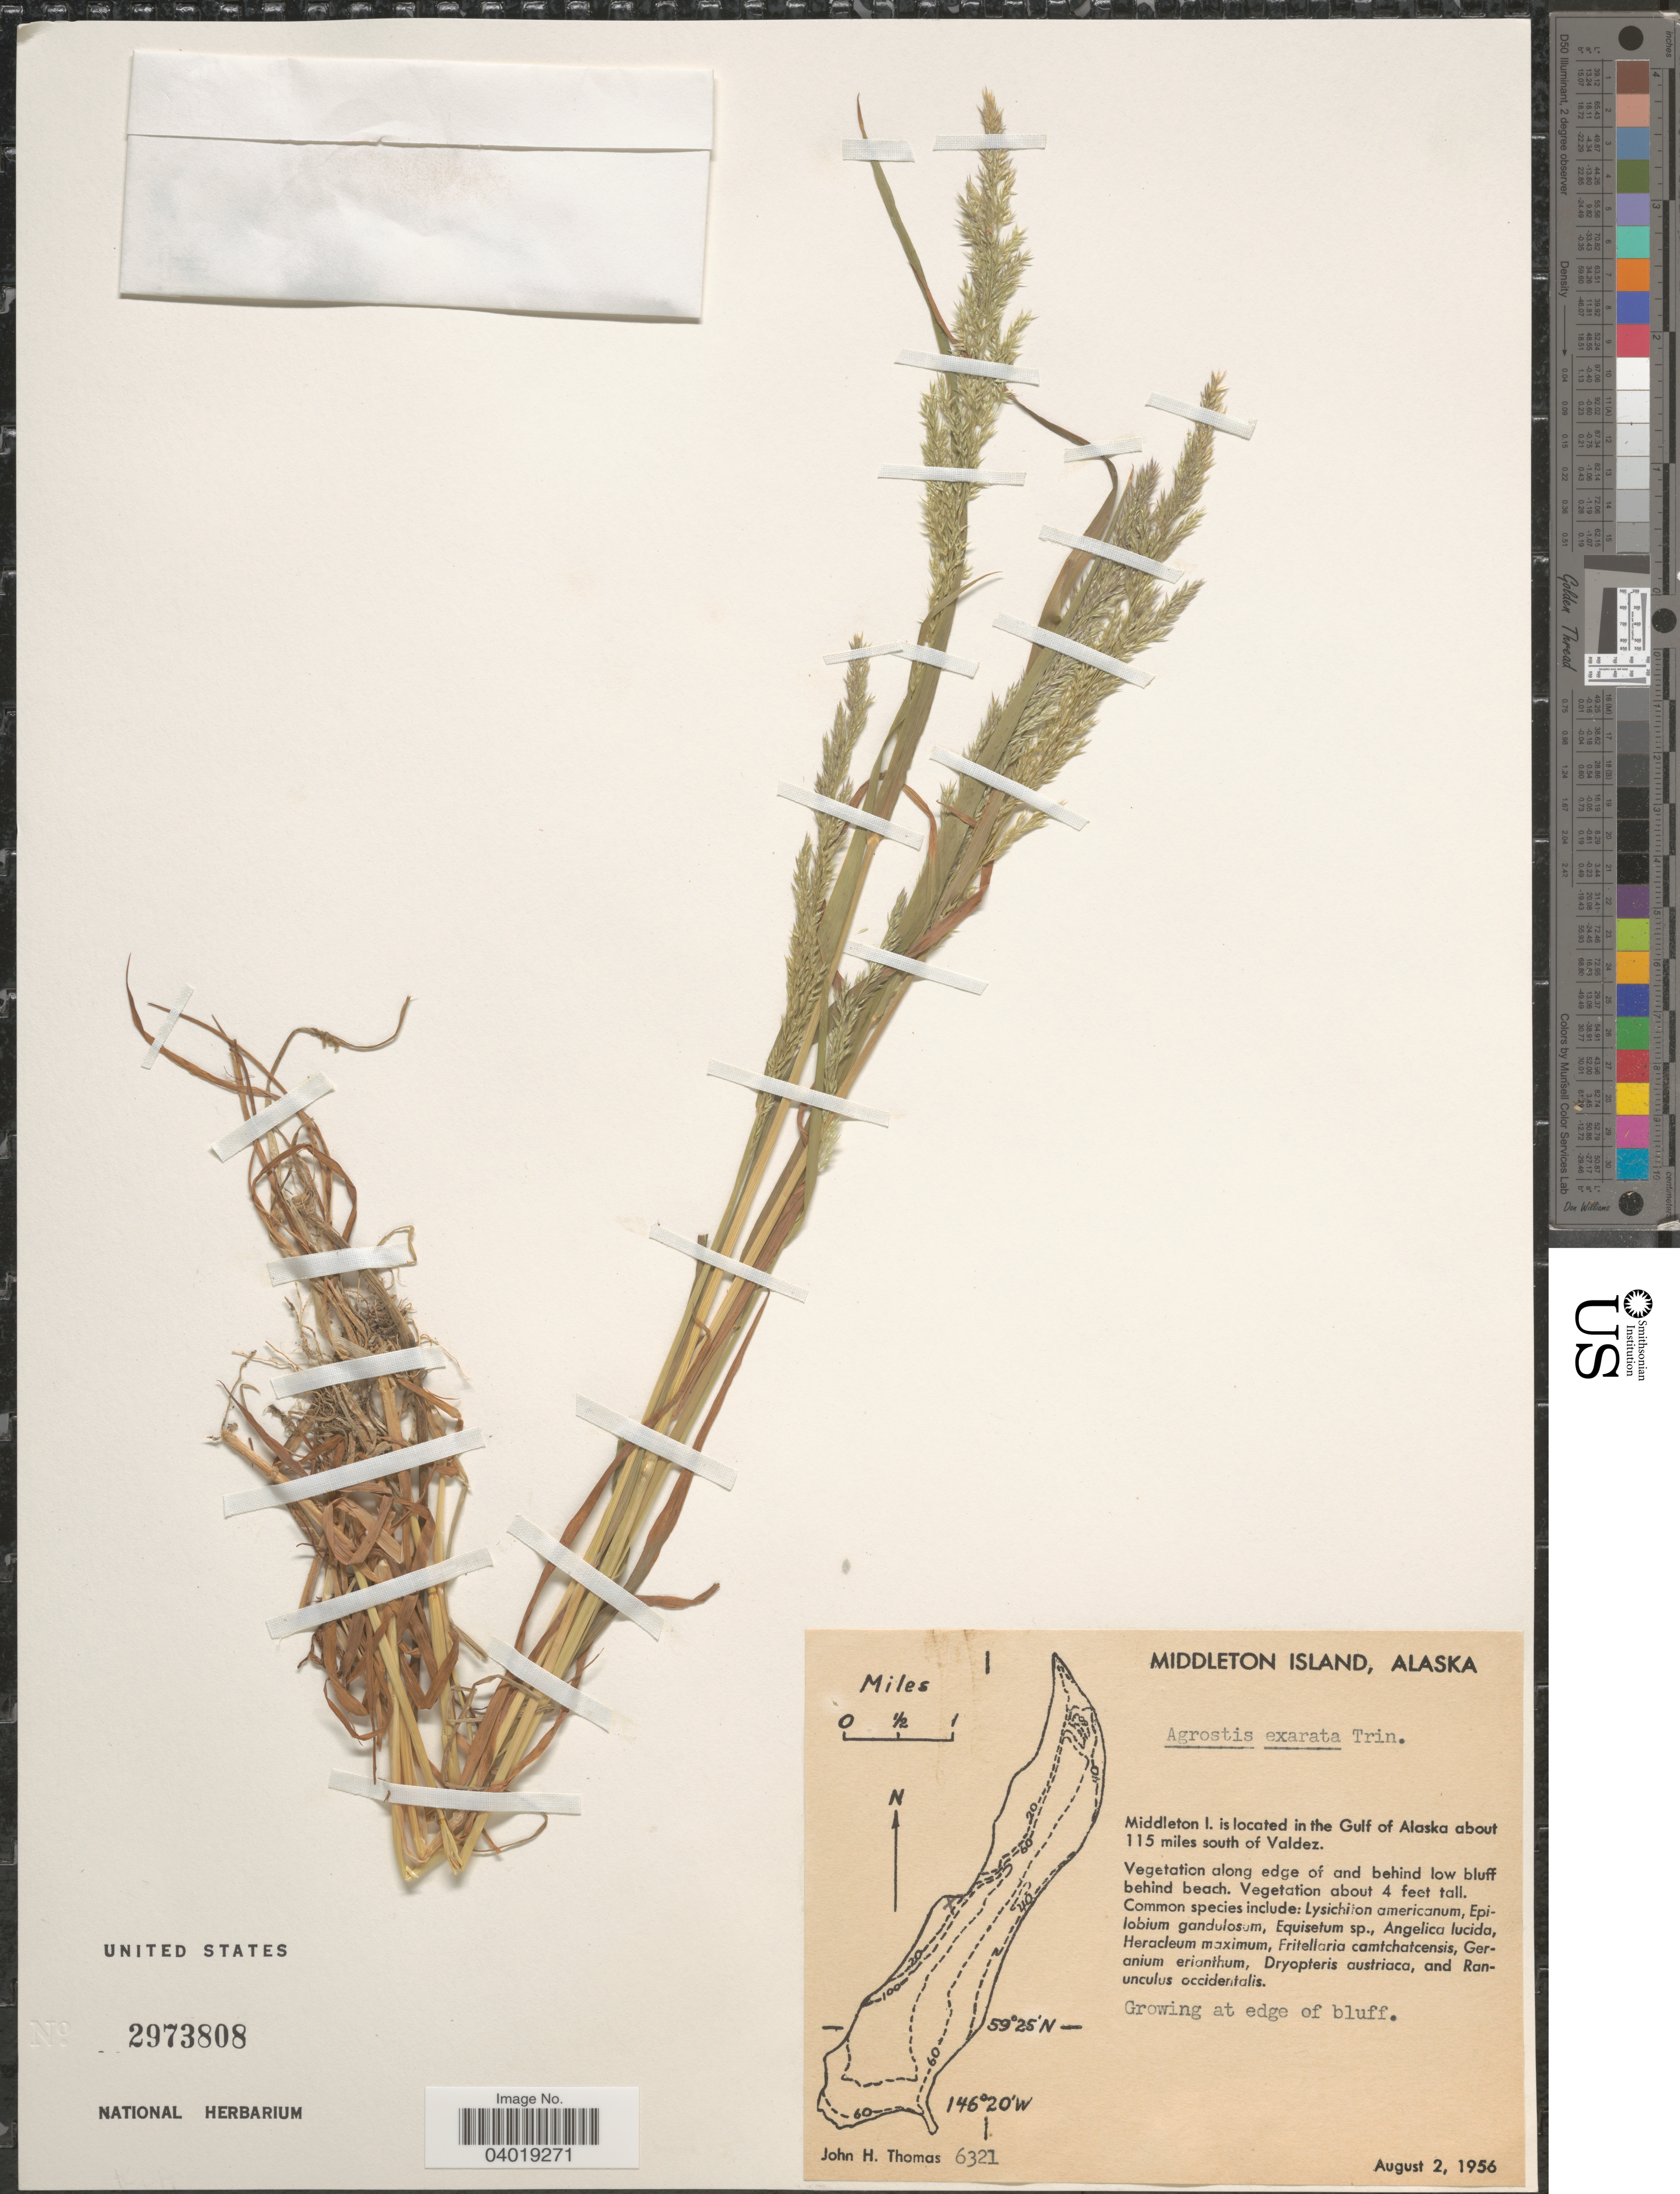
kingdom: Plantae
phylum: Tracheophyta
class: Liliopsida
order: Poales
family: Poaceae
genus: Agrostis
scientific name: Agrostis exarata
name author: Trin.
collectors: J. H. Thomas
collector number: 6321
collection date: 1956-08-02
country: United States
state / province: Alaska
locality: Middleton Island. Middleton I. is located in the Gulf of Alaska about 115 miles south of Valdez.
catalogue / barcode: US 2973808